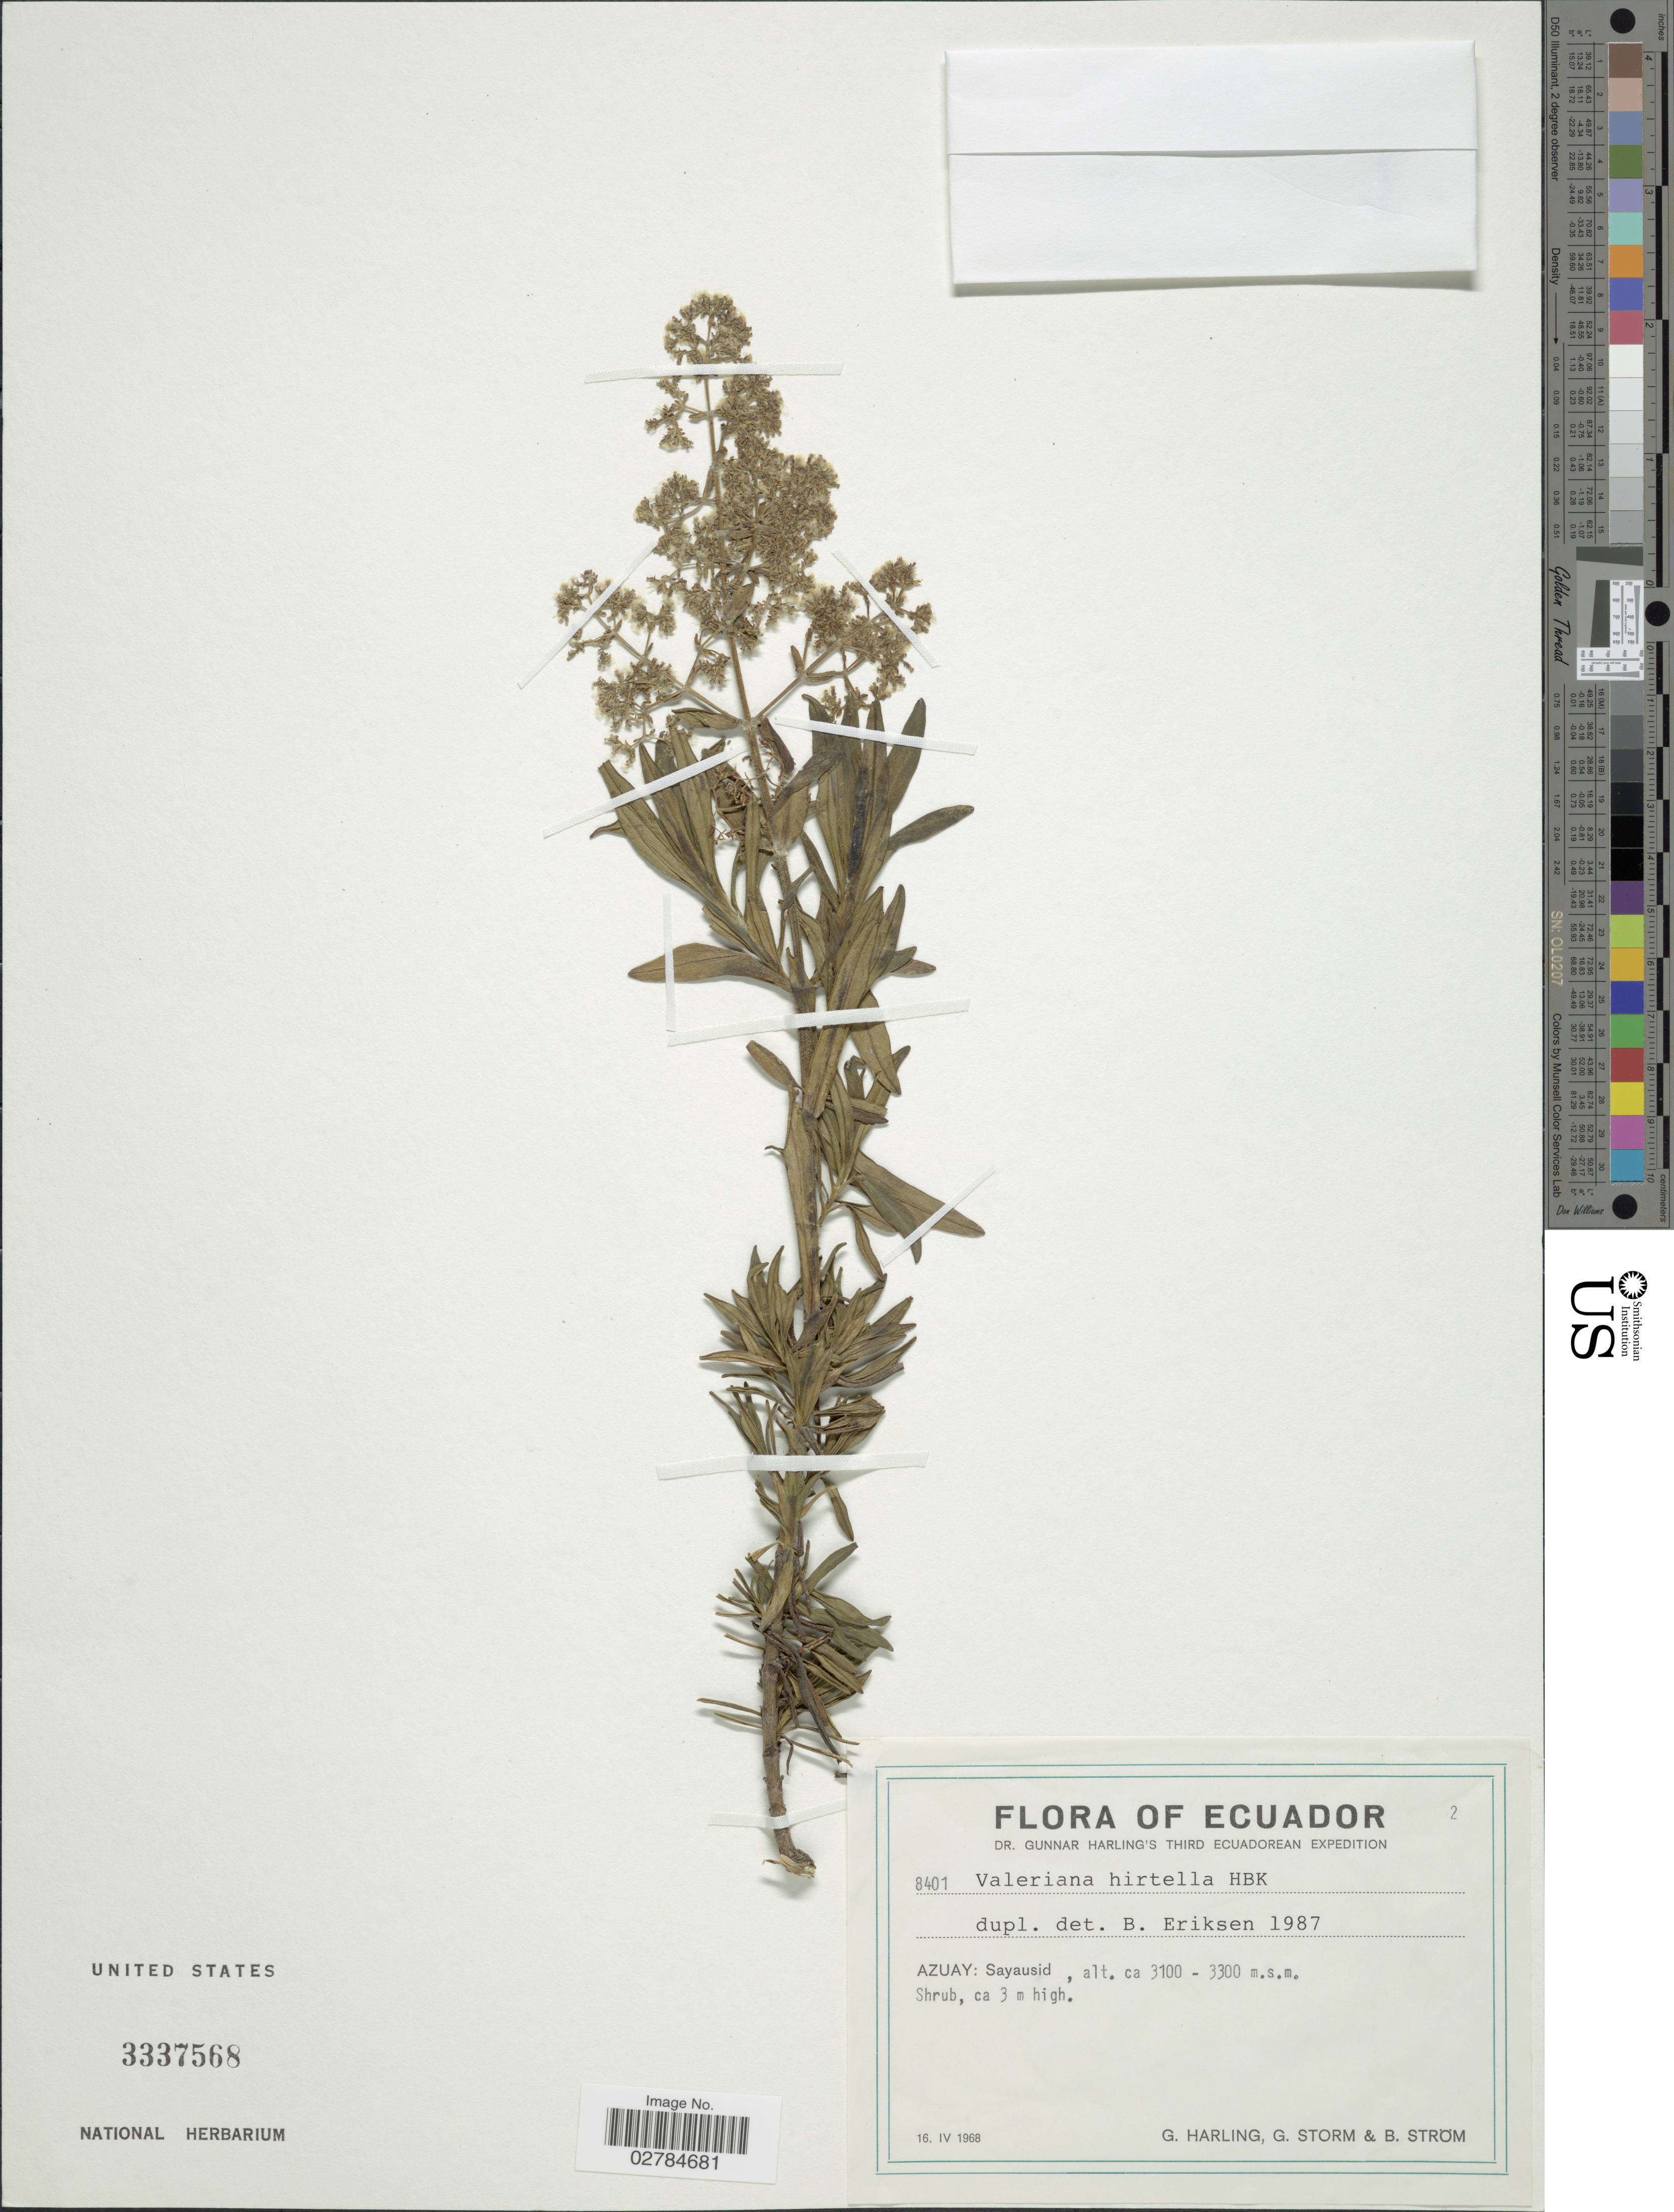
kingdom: Plantae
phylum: Tracheophyta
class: Magnoliopsida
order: Dipsacales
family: Caprifoliaceae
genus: Valeriana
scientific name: Valeriana hirtella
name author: Kunth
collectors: G. Harling, G. Storm & B. Ström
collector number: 8401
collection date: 1968-04-16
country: Ecuador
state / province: Azuay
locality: Sayausid.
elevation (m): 3100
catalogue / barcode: US 3337568